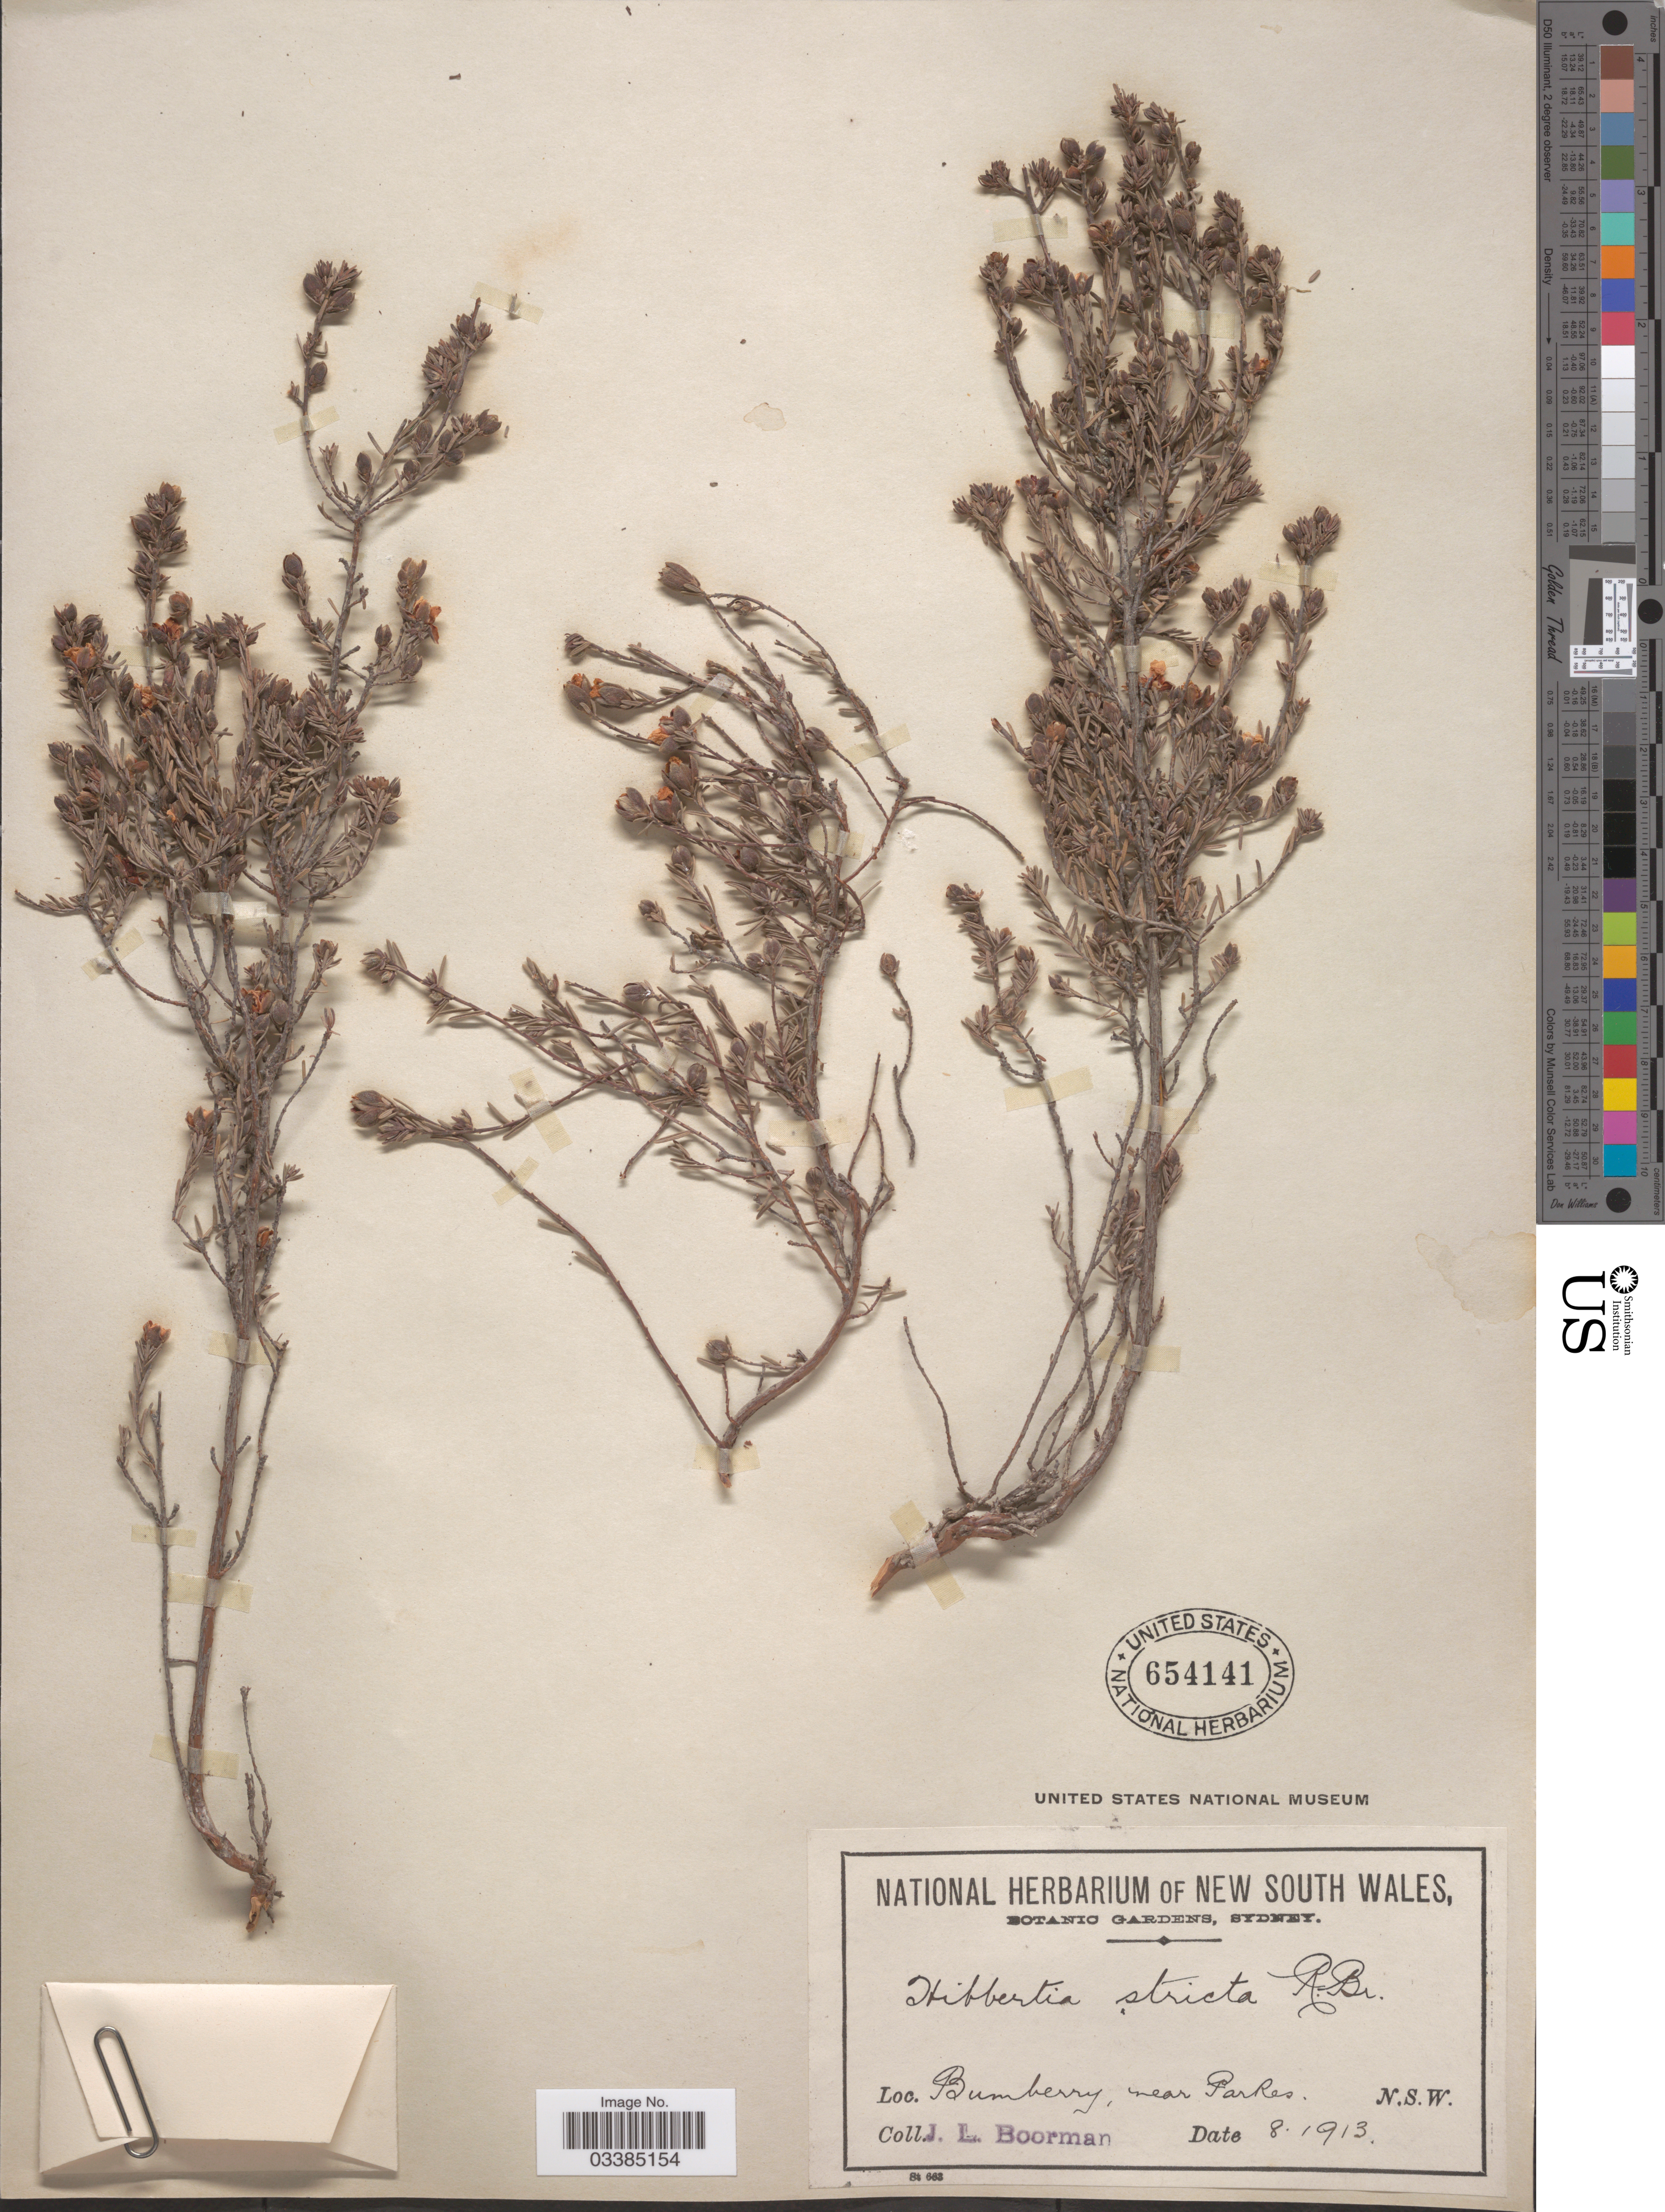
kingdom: Plantae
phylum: Tracheophyta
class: Magnoliopsida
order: Dilleniales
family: Dilleniaceae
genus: Hibbertia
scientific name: Hibbertia stricta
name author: R. Br. ex DC.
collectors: J. Boorman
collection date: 1913-08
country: Australia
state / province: New South Wales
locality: Bumberry, near Parkes.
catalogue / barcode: US 654141